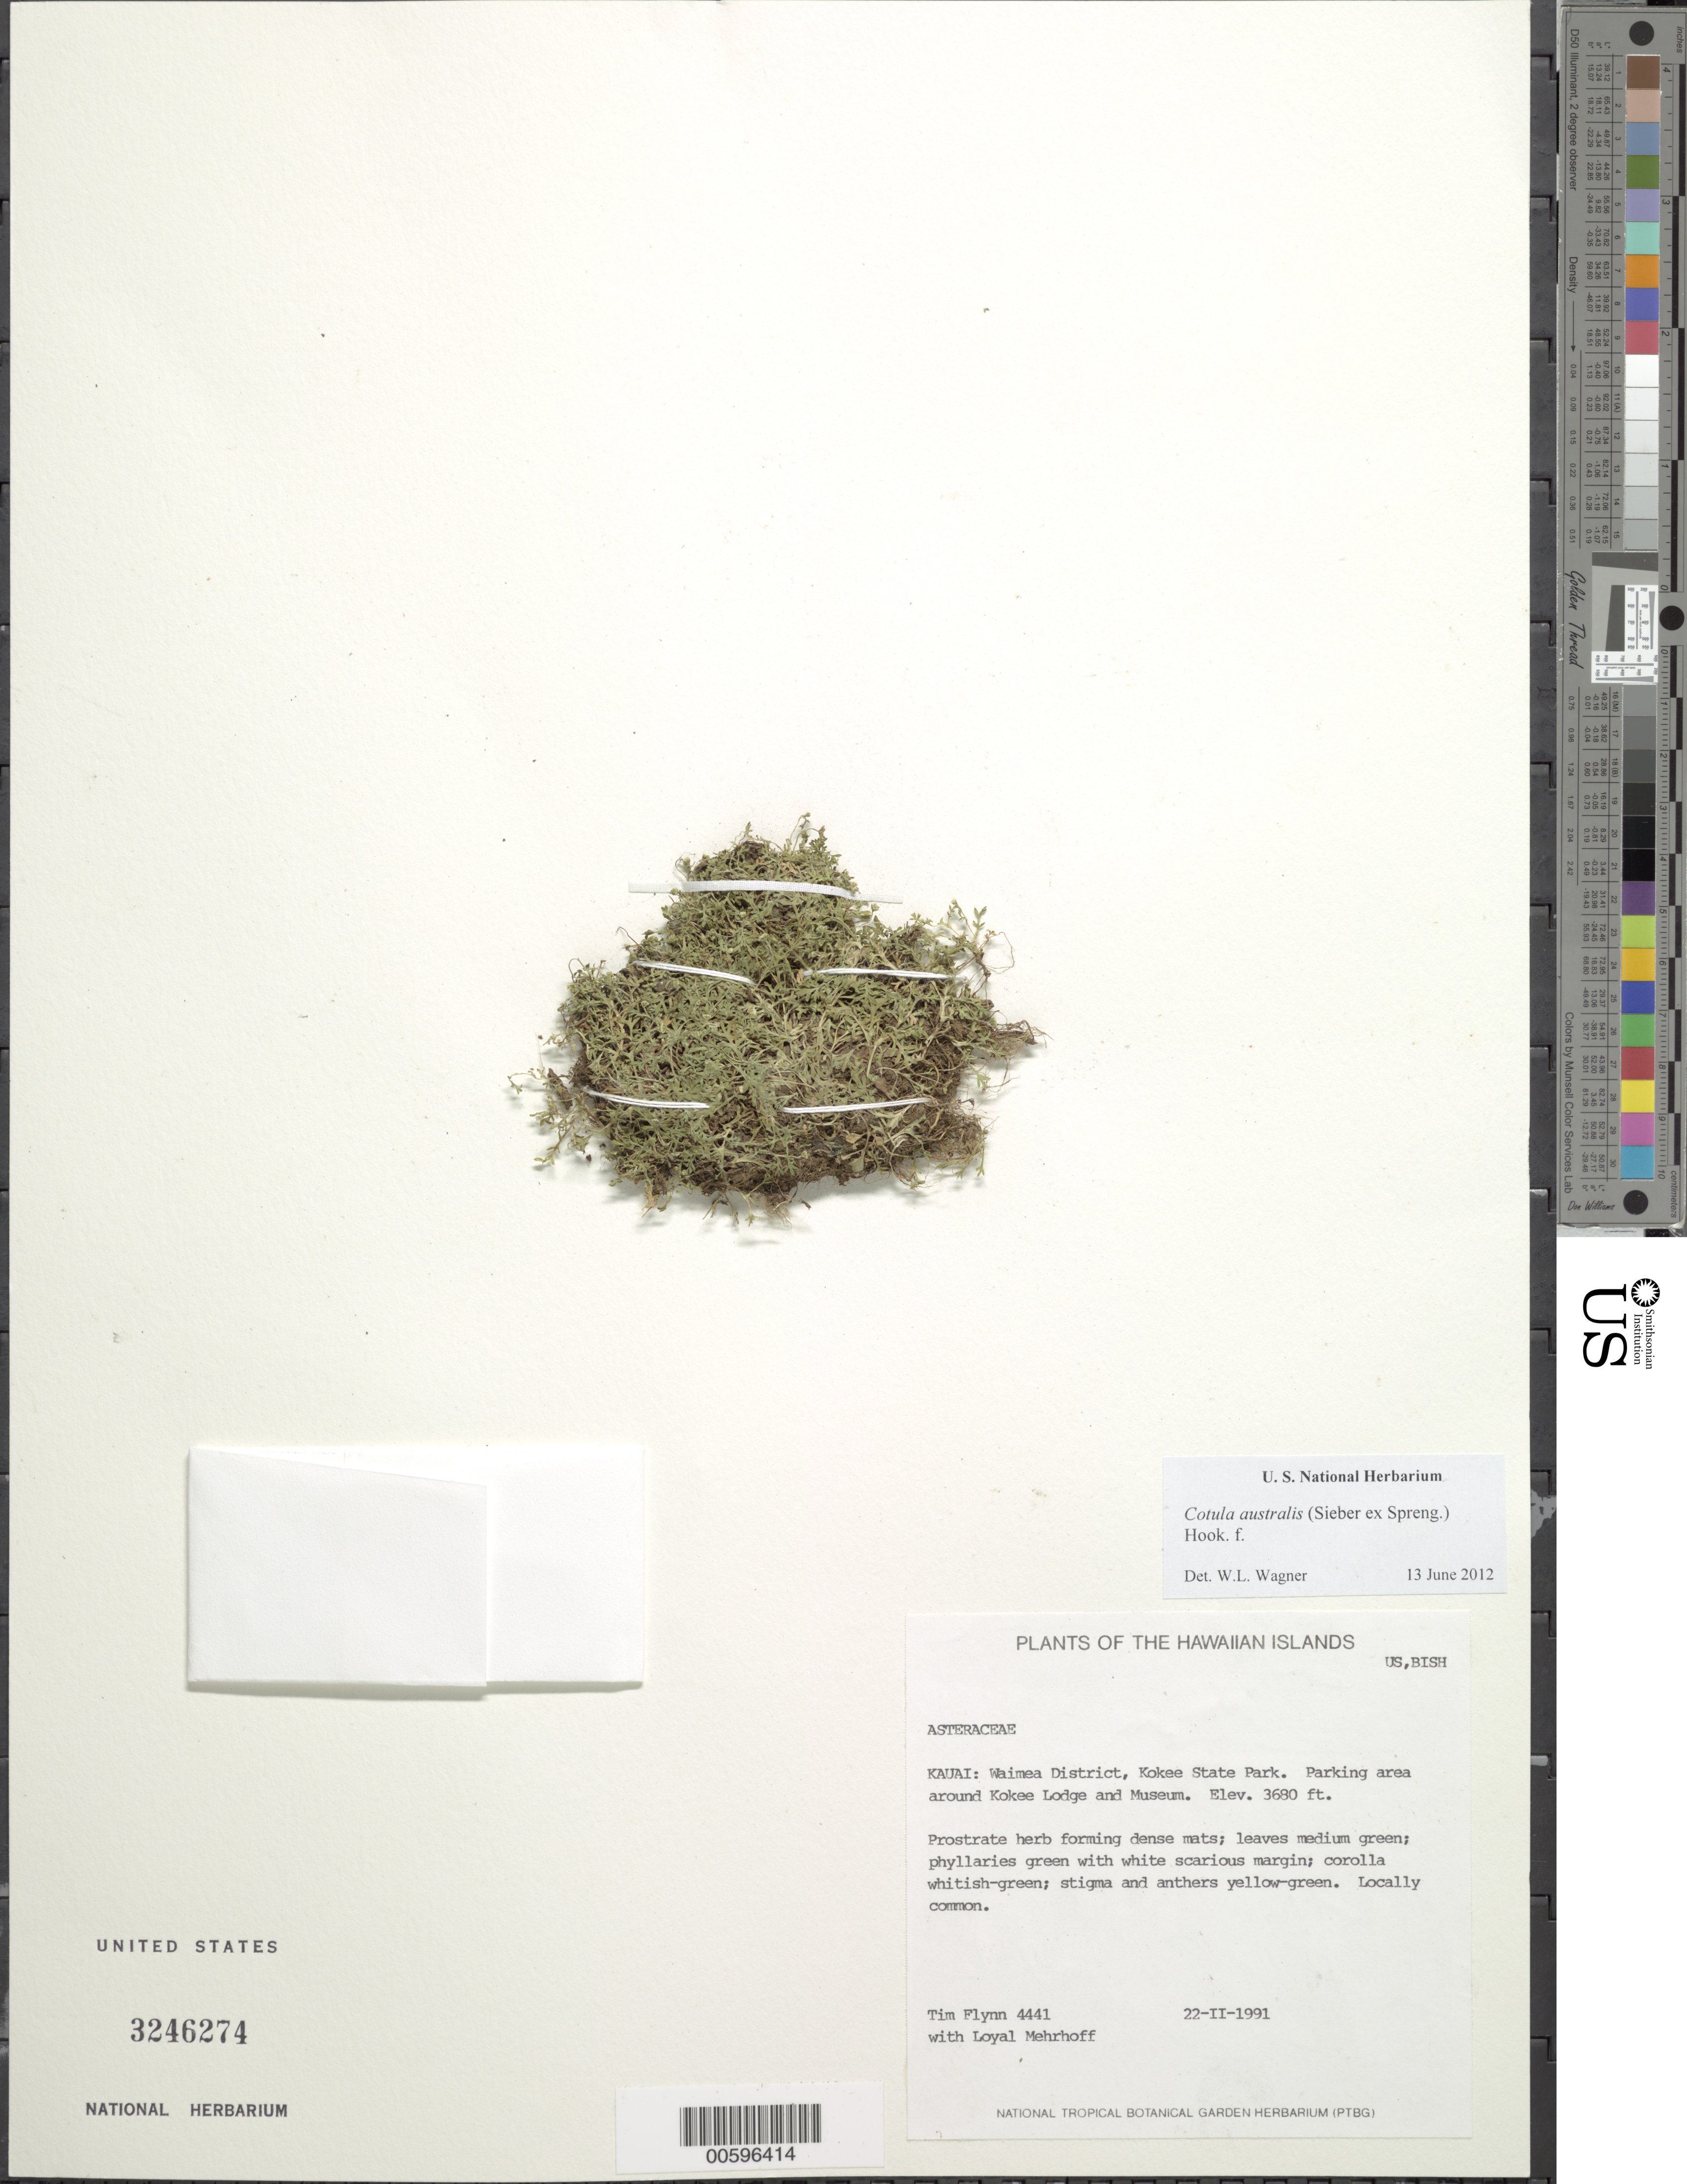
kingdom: Plantae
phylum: Tracheophyta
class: Magnoliopsida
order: Asterales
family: Asteraceae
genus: Cotula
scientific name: Cotula australis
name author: (Sieber ex Spreng.) Hook. f.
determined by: Wagner, W. L., (BOT), Smithsonian Institution - National Museum of Natural History (UNITED STATES)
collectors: T. W. Flynn & L. Mehrhoff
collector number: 4441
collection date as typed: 22 Feb 1991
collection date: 1991-02-22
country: United States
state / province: Hawaii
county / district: Kauai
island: Kaua'i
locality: Waimea Dist, Kokee State Park. Parking area around Kokee Lodge and Museum.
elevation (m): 1122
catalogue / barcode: US 3246274